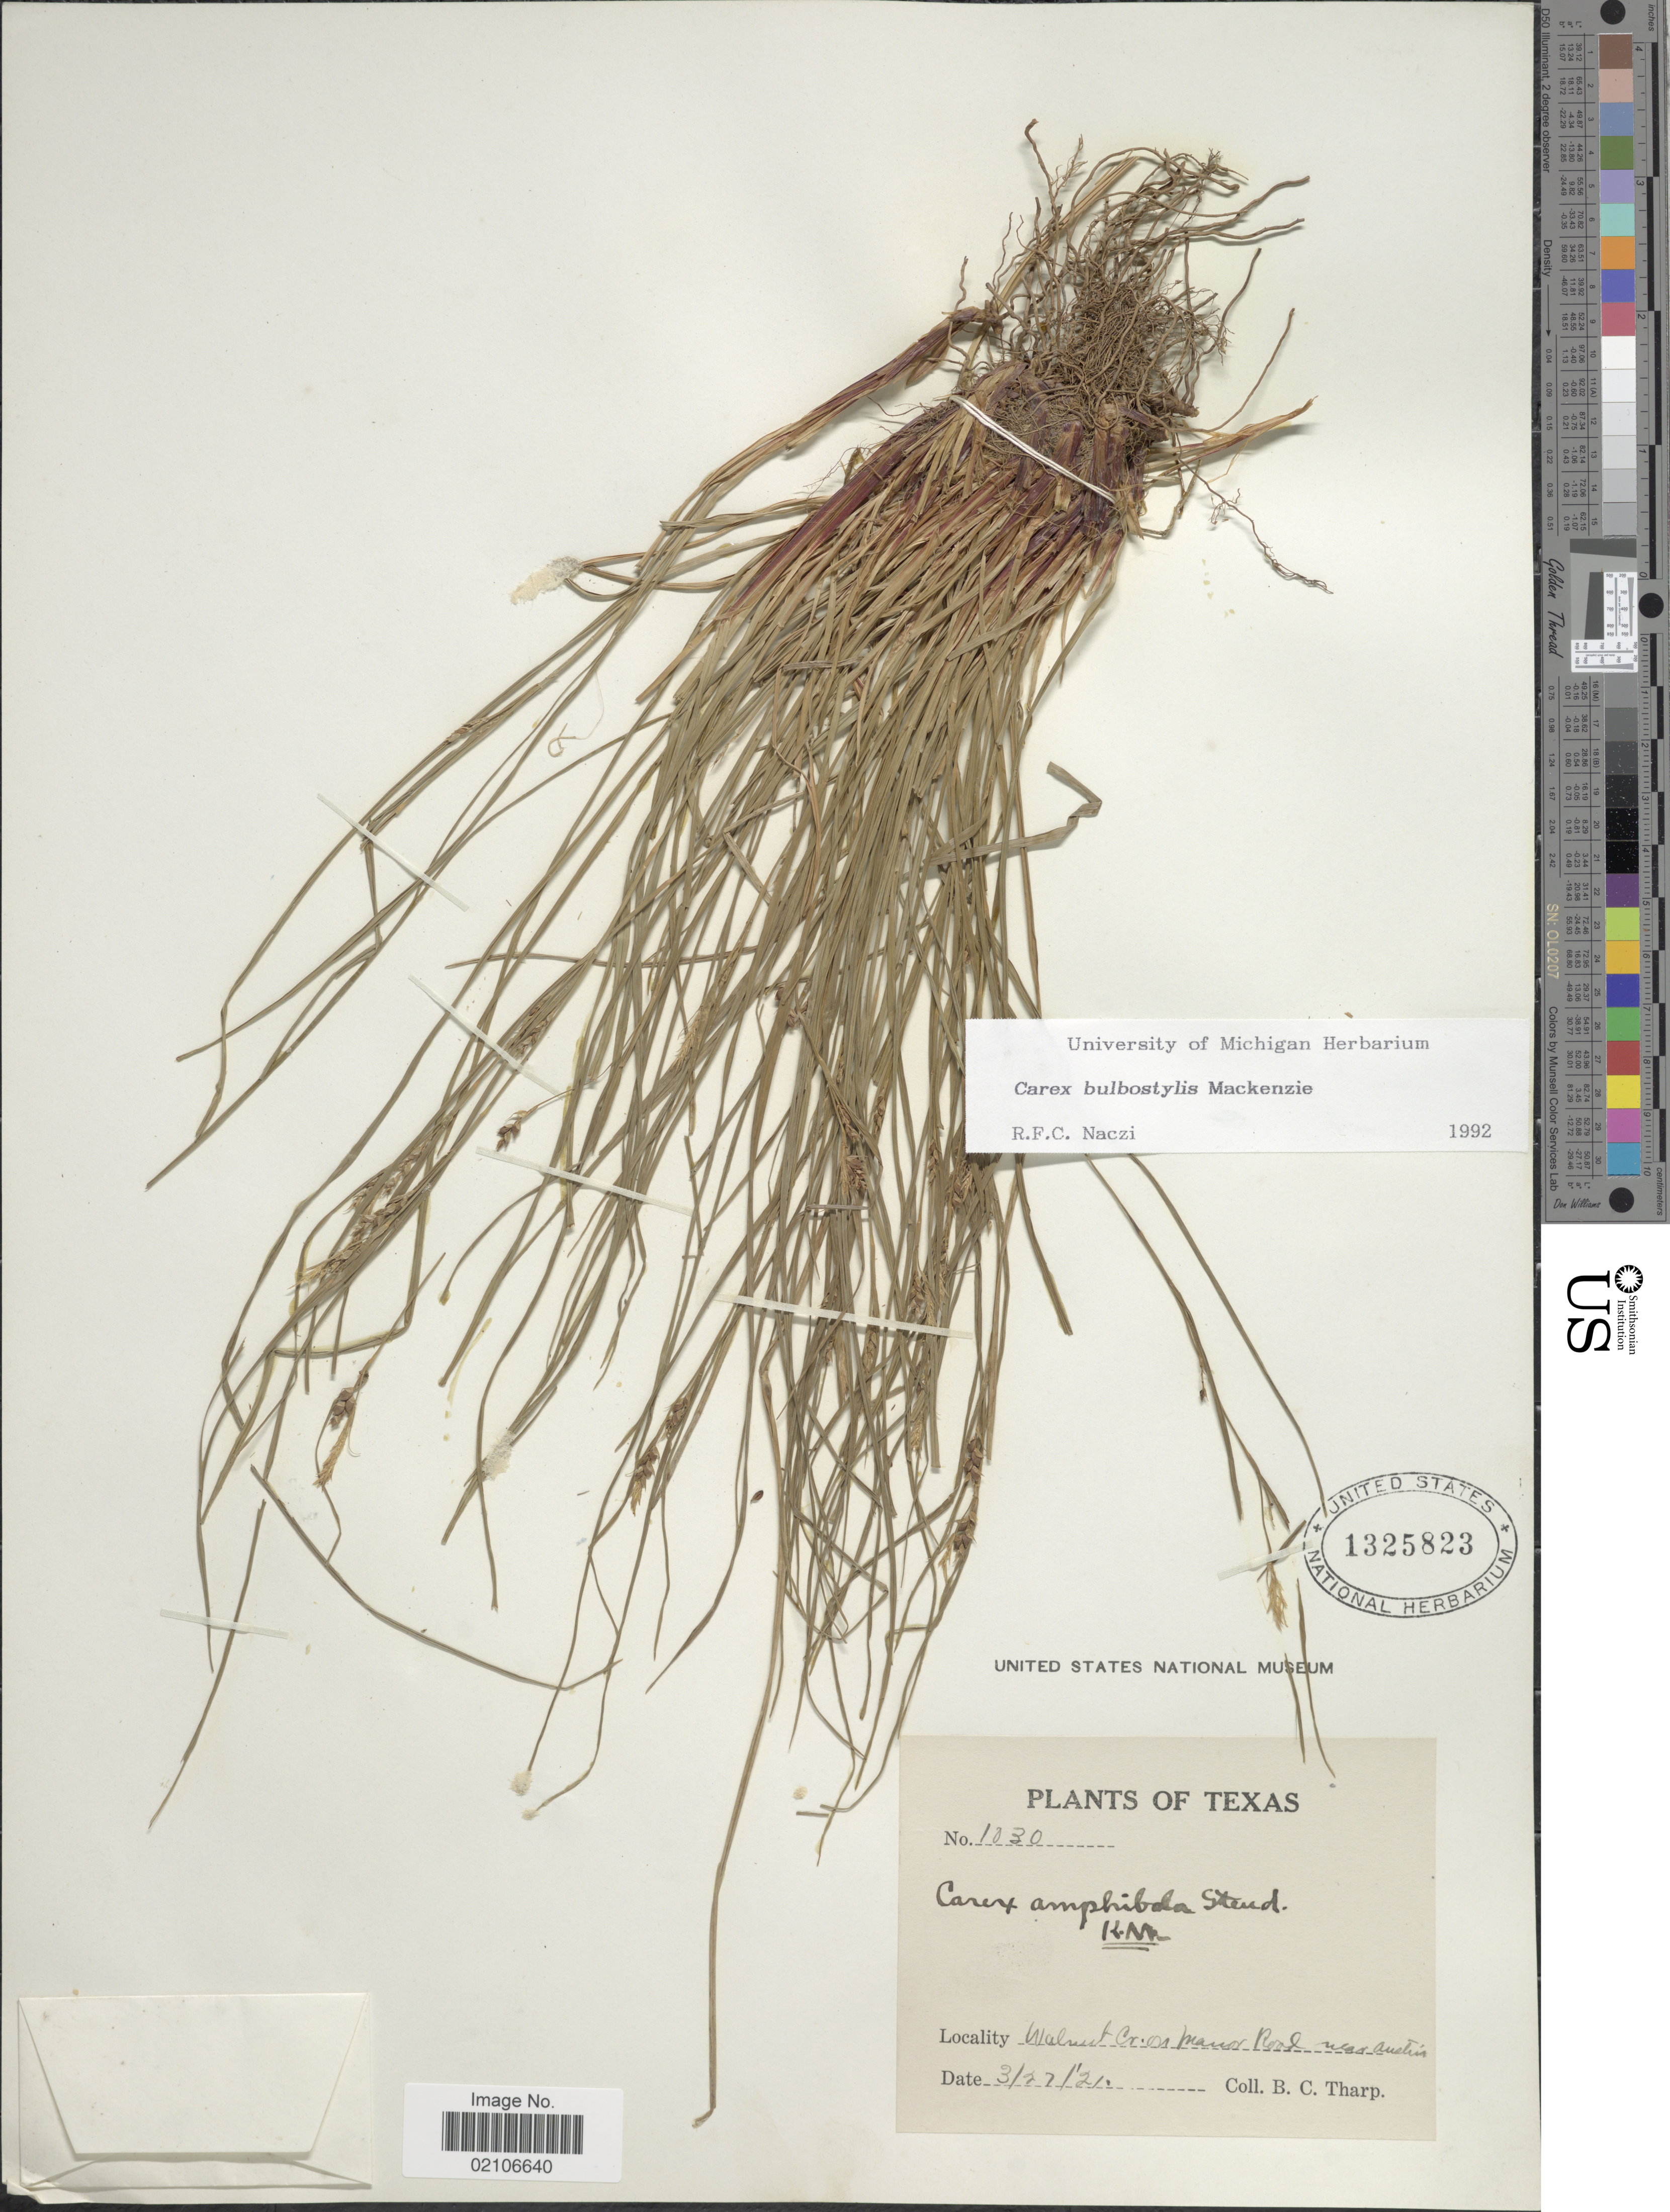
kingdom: Plantae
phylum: Tracheophyta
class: Liliopsida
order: Poales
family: Cyperaceae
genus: Carex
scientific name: Carex bulbostylis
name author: Mack.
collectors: B. C. Tharp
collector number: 1030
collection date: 1921-03-27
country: United States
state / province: Texas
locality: Walnut Cr. on manor Road near Austin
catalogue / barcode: US 1325823